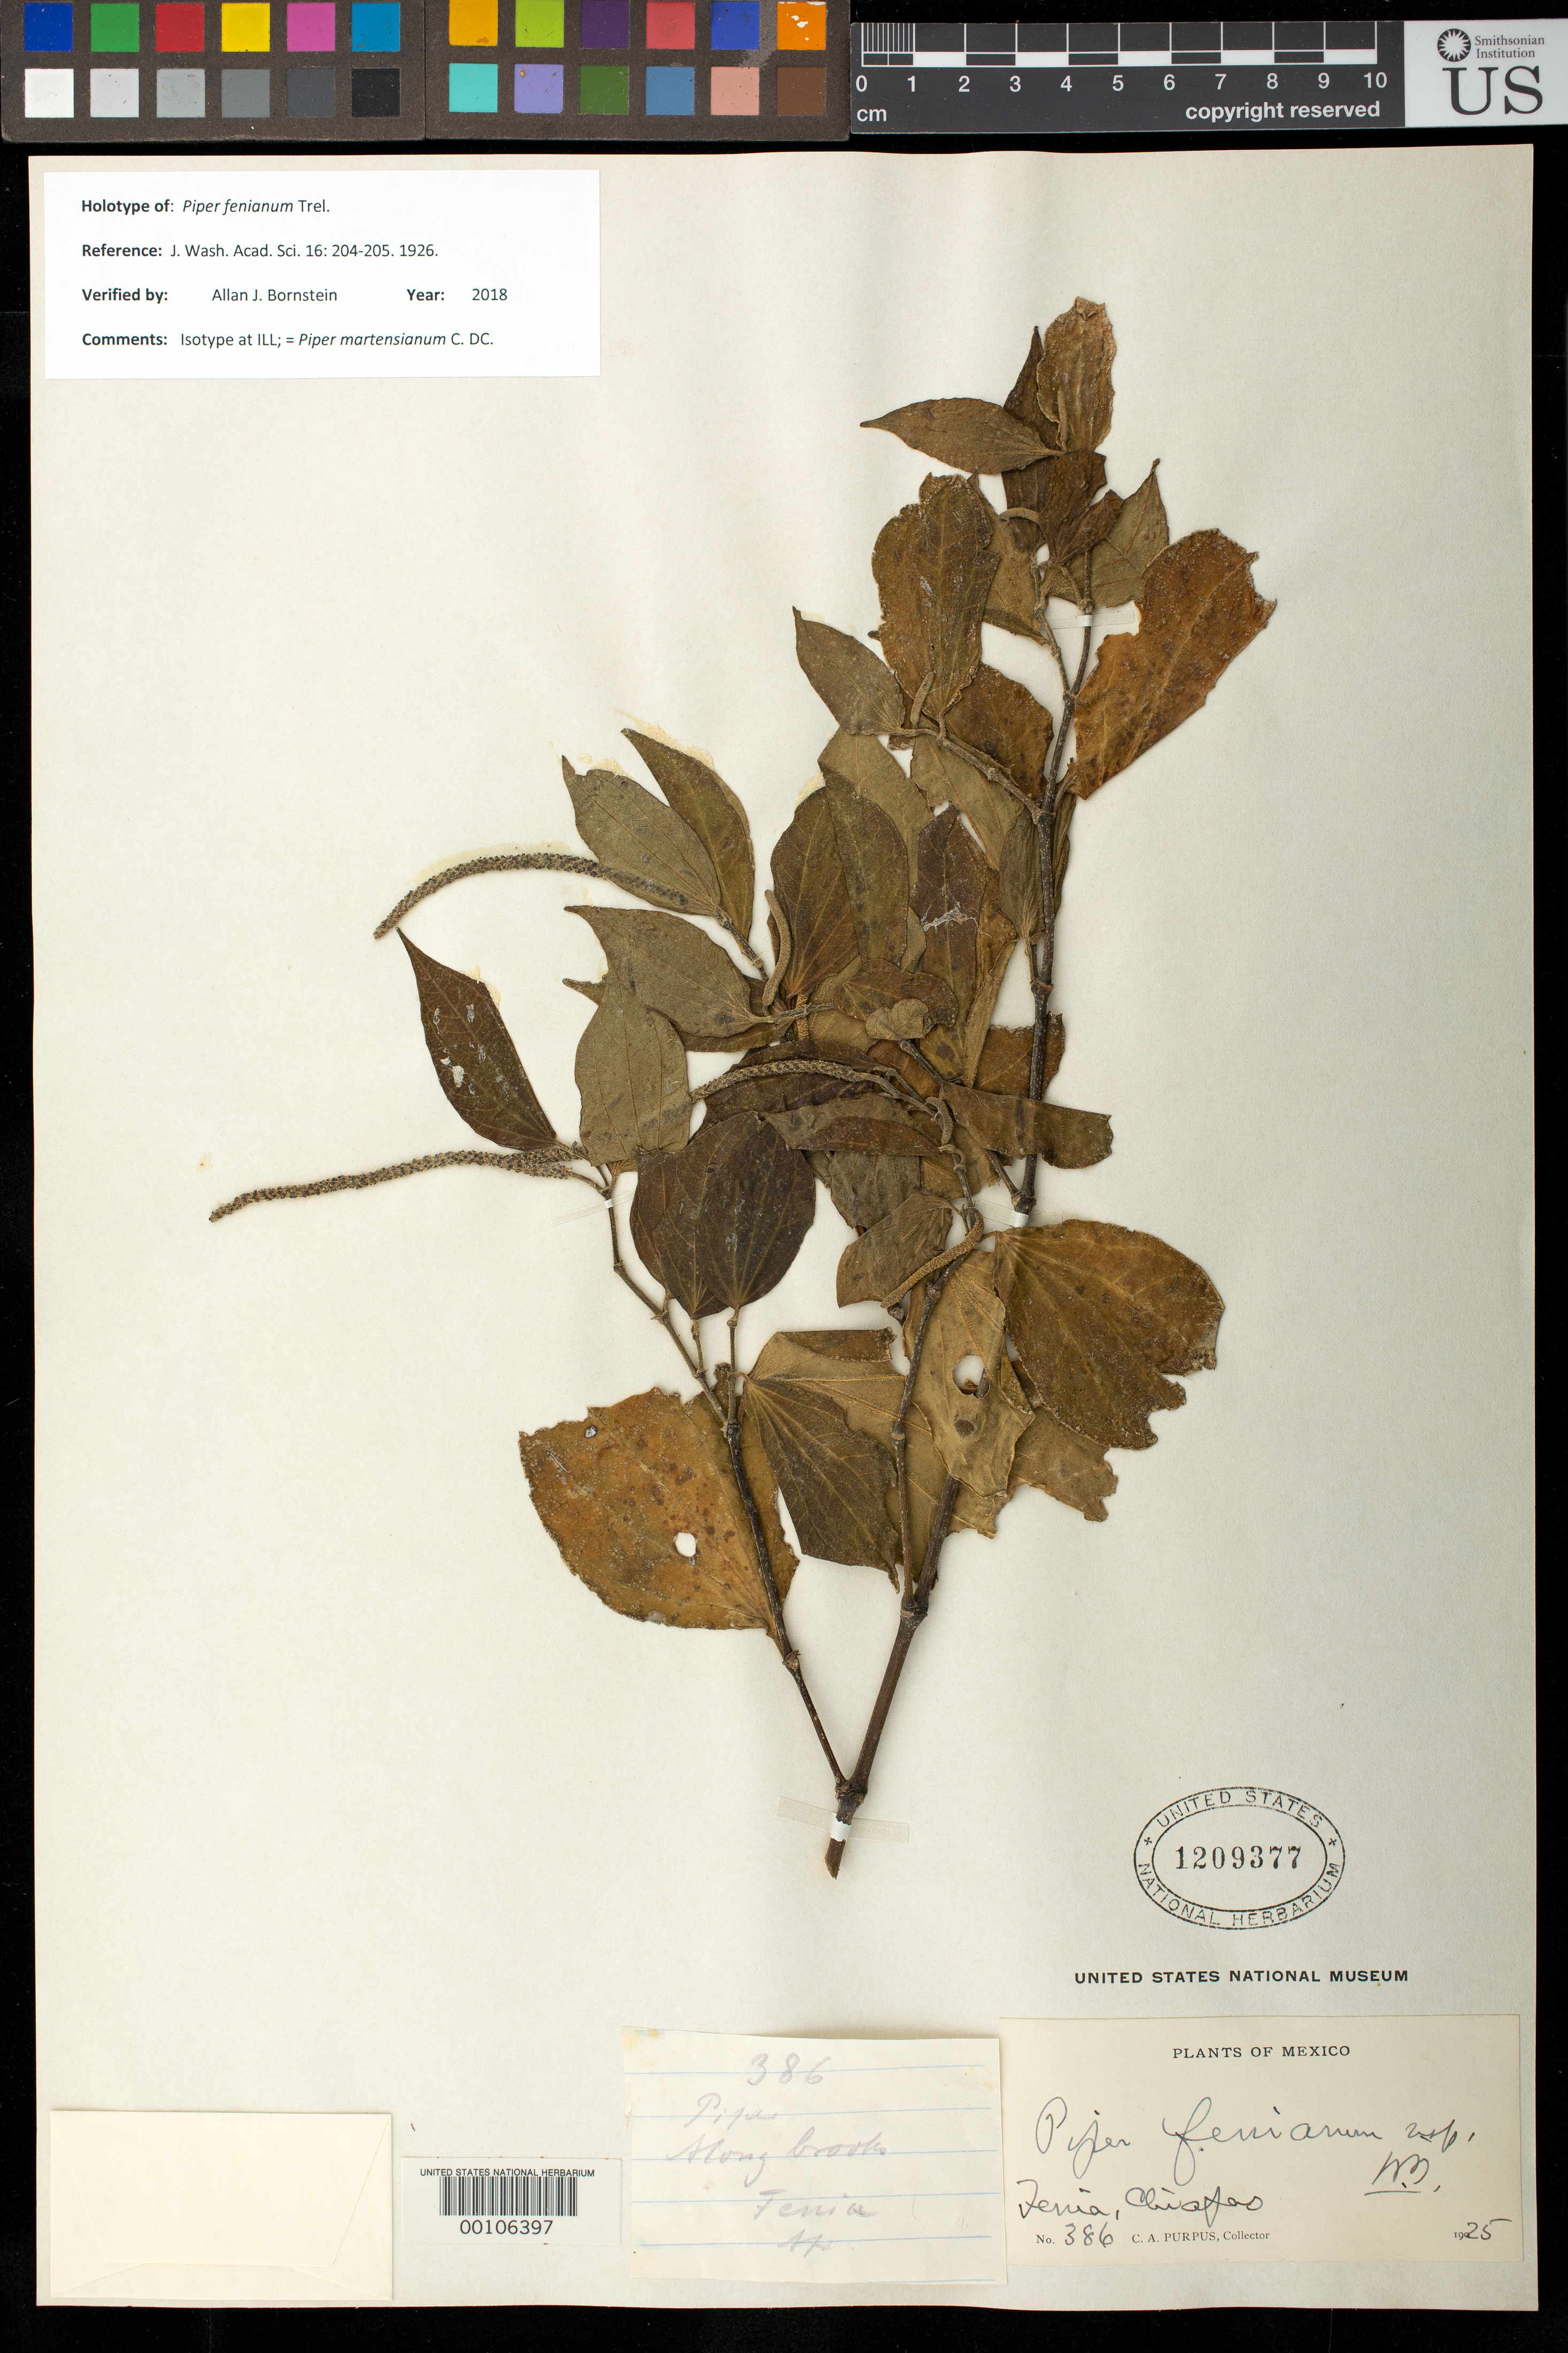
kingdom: Plantae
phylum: Tracheophyta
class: Magnoliopsida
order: Piperales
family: Piperaceae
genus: Piper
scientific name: Piper fenianum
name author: Trel.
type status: Holotype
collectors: C. A. Purpus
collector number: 386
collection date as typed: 1925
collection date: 1925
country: Mexico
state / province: Chiapas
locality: Hacienda Fenix, southern Sierra Madre.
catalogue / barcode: US 1209377